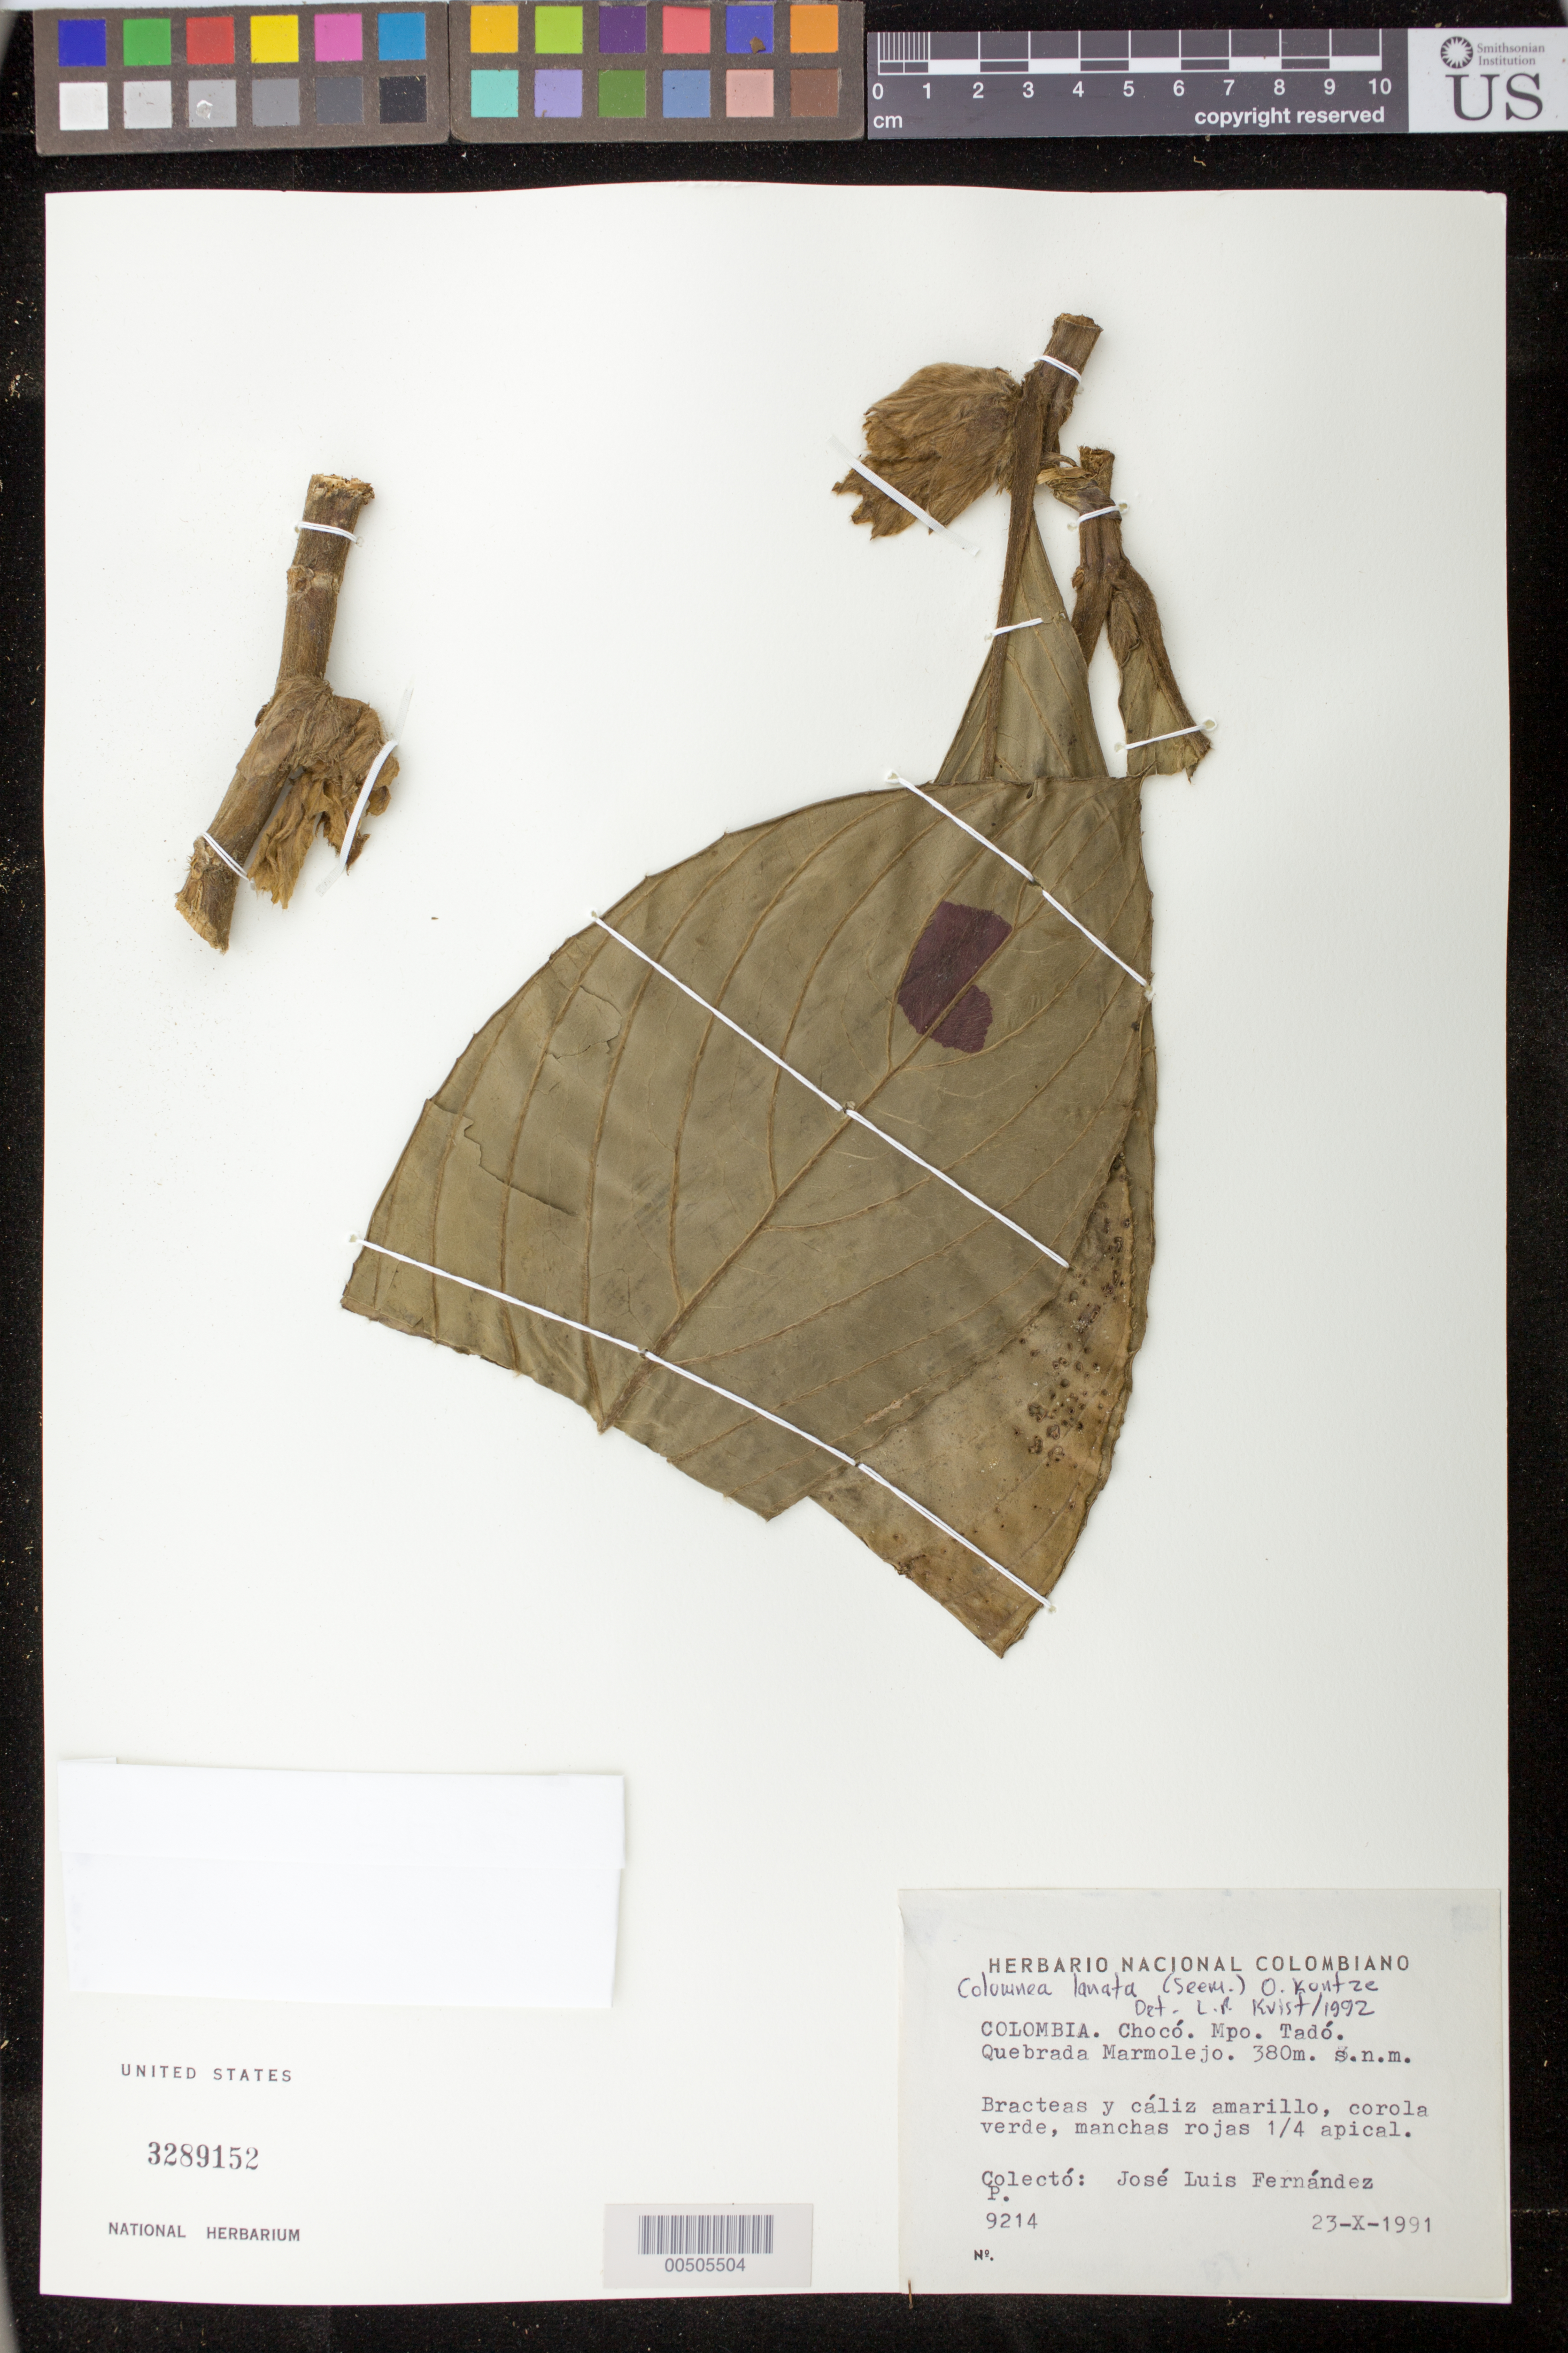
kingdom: Plantae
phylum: Tracheophyta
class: Magnoliopsida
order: Lamiales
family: Gesneriaceae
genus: Columnea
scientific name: Columnea lanata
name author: (Seem.) Kuntze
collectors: J. L. Fernández-Alonso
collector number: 9214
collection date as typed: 23 Oct 1991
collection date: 1991-10-23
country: Colombia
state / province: Chocó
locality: Tado, Quebrada Marmolejo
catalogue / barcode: US 3289152